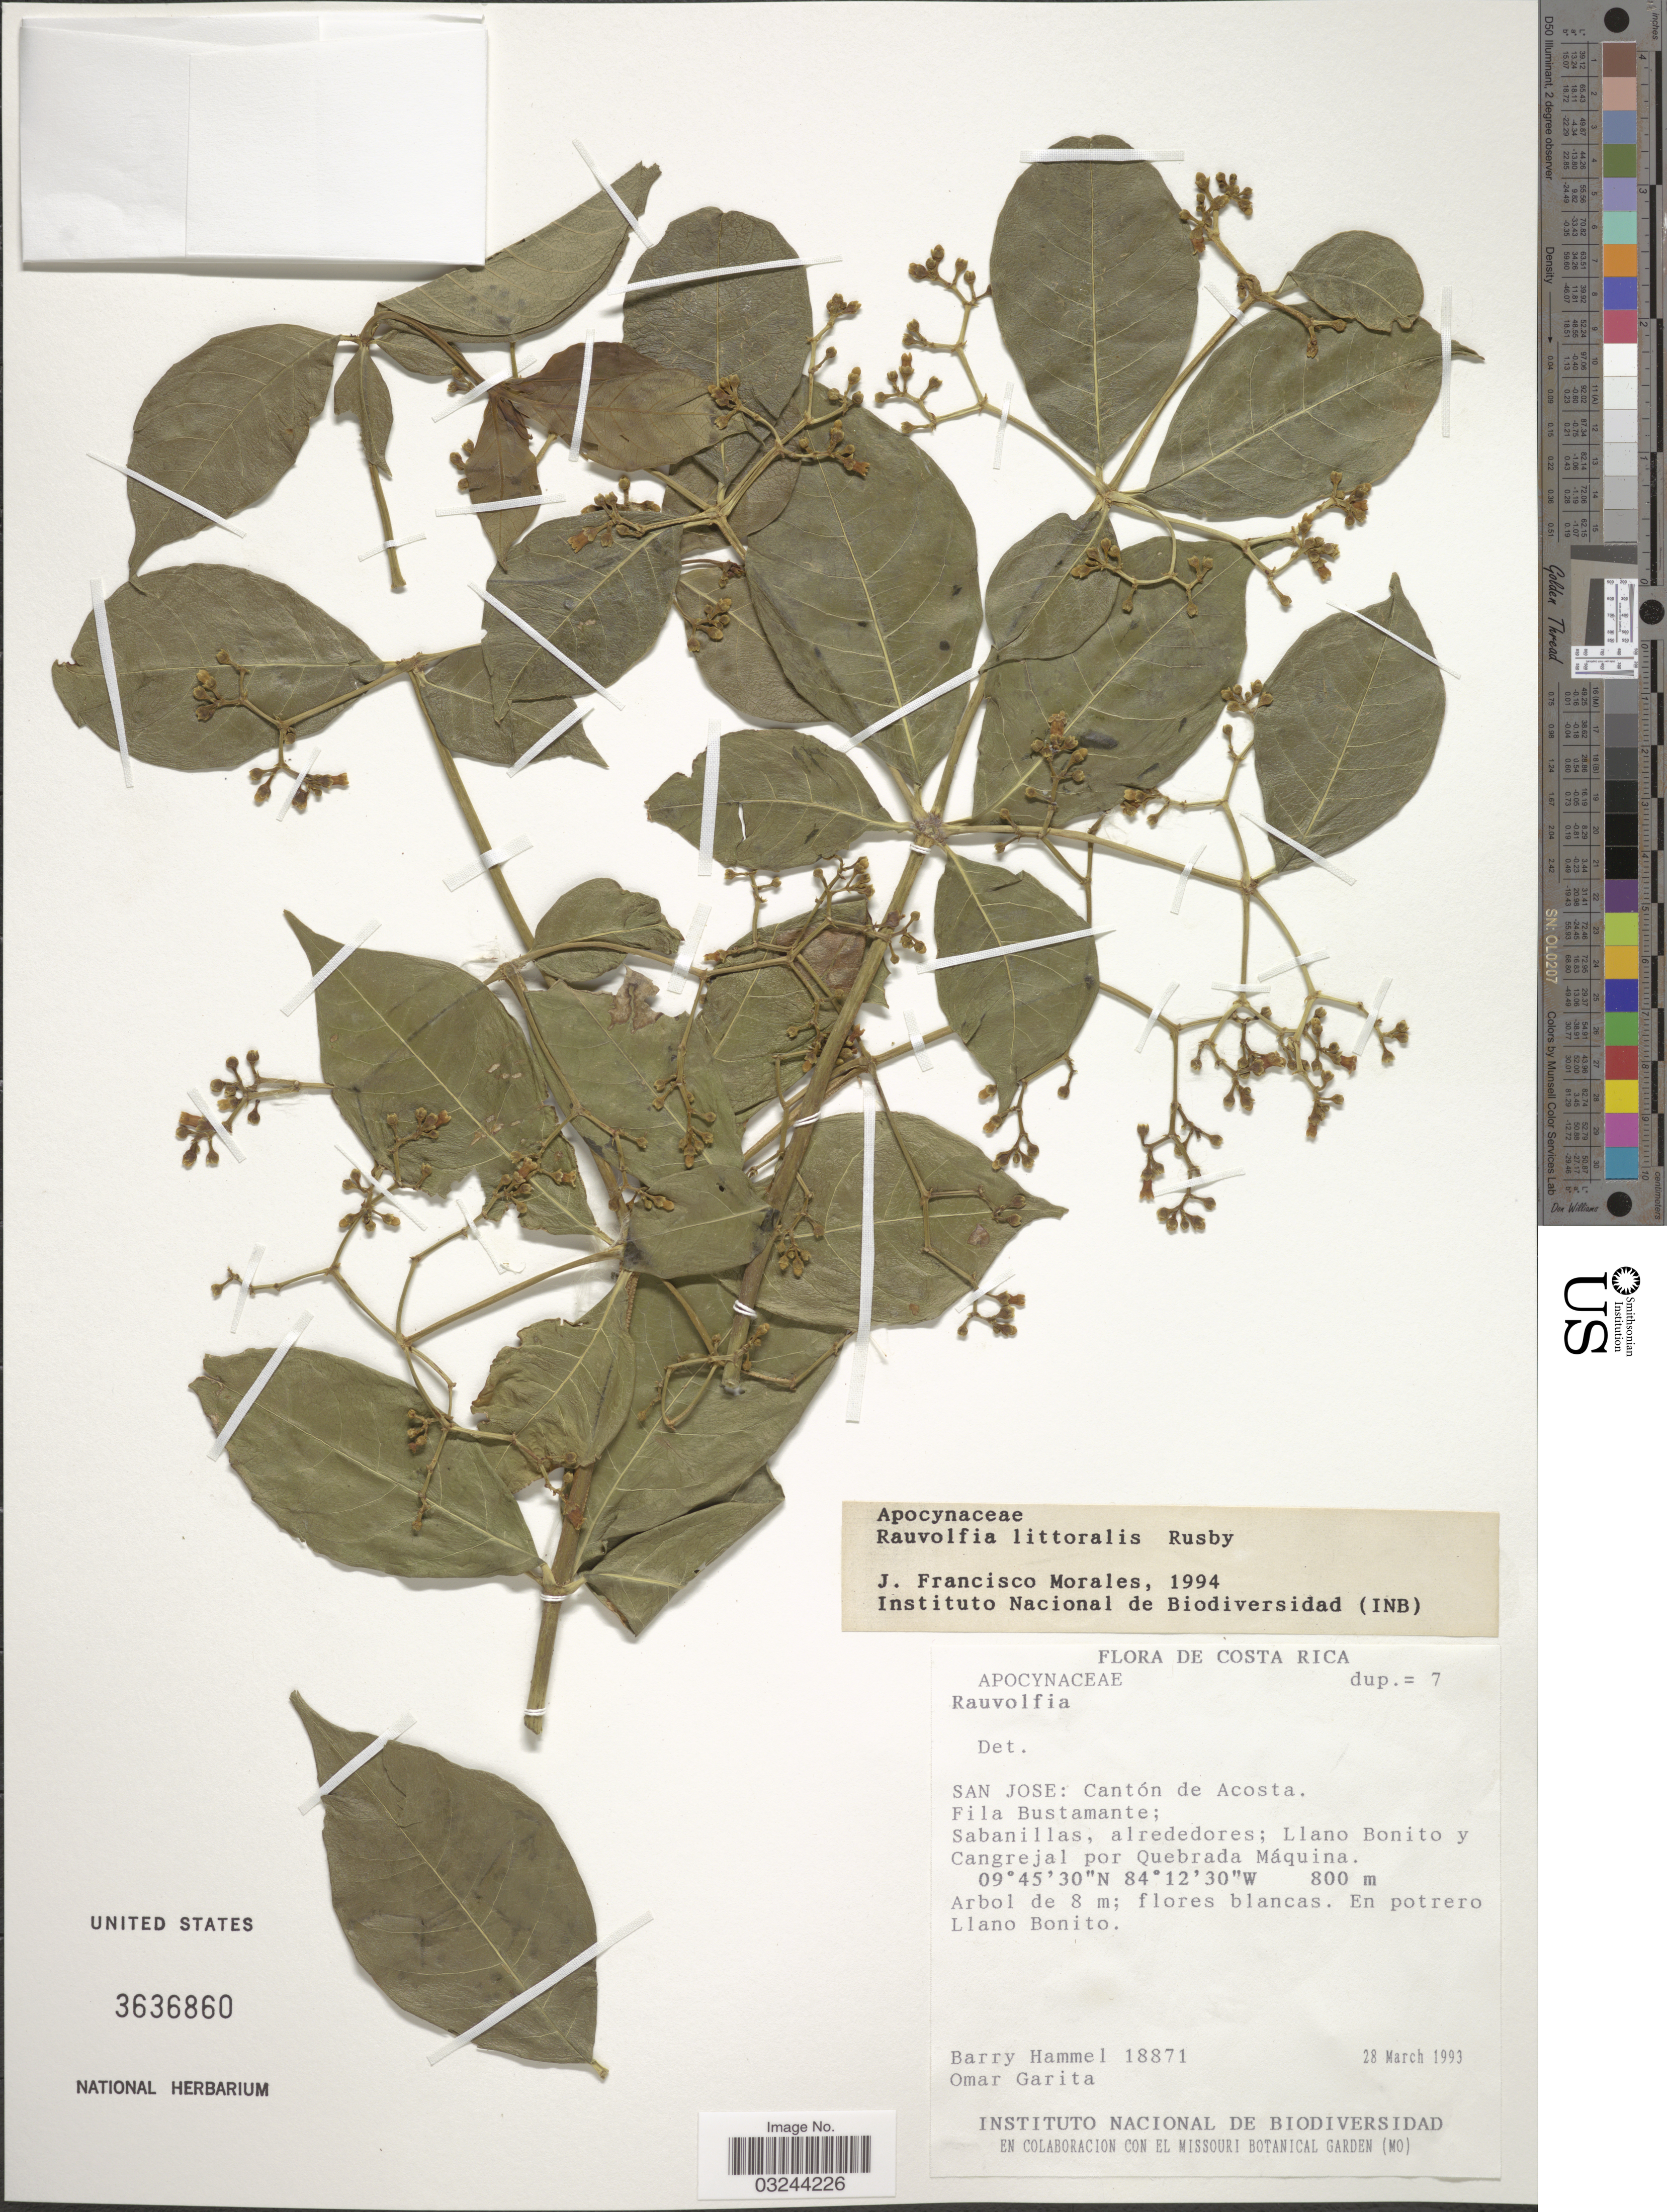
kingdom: Plantae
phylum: Tracheophyta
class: Magnoliopsida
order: Gentianales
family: Apocynaceae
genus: Rauvolfia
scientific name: Rauvolfia ligustrina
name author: Willd. ex Roem. & Schult.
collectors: B. Hammel & O. Garita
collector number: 18871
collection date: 1993-03-28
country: Costa Rica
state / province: San José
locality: Cantón de Acosta. Fila Bustamante; Sabanillas, alrededores; Llano Bonito y Cangrejal por Quebrada Máquina. En potrero Llano Bonito.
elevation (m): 800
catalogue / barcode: US 3636860